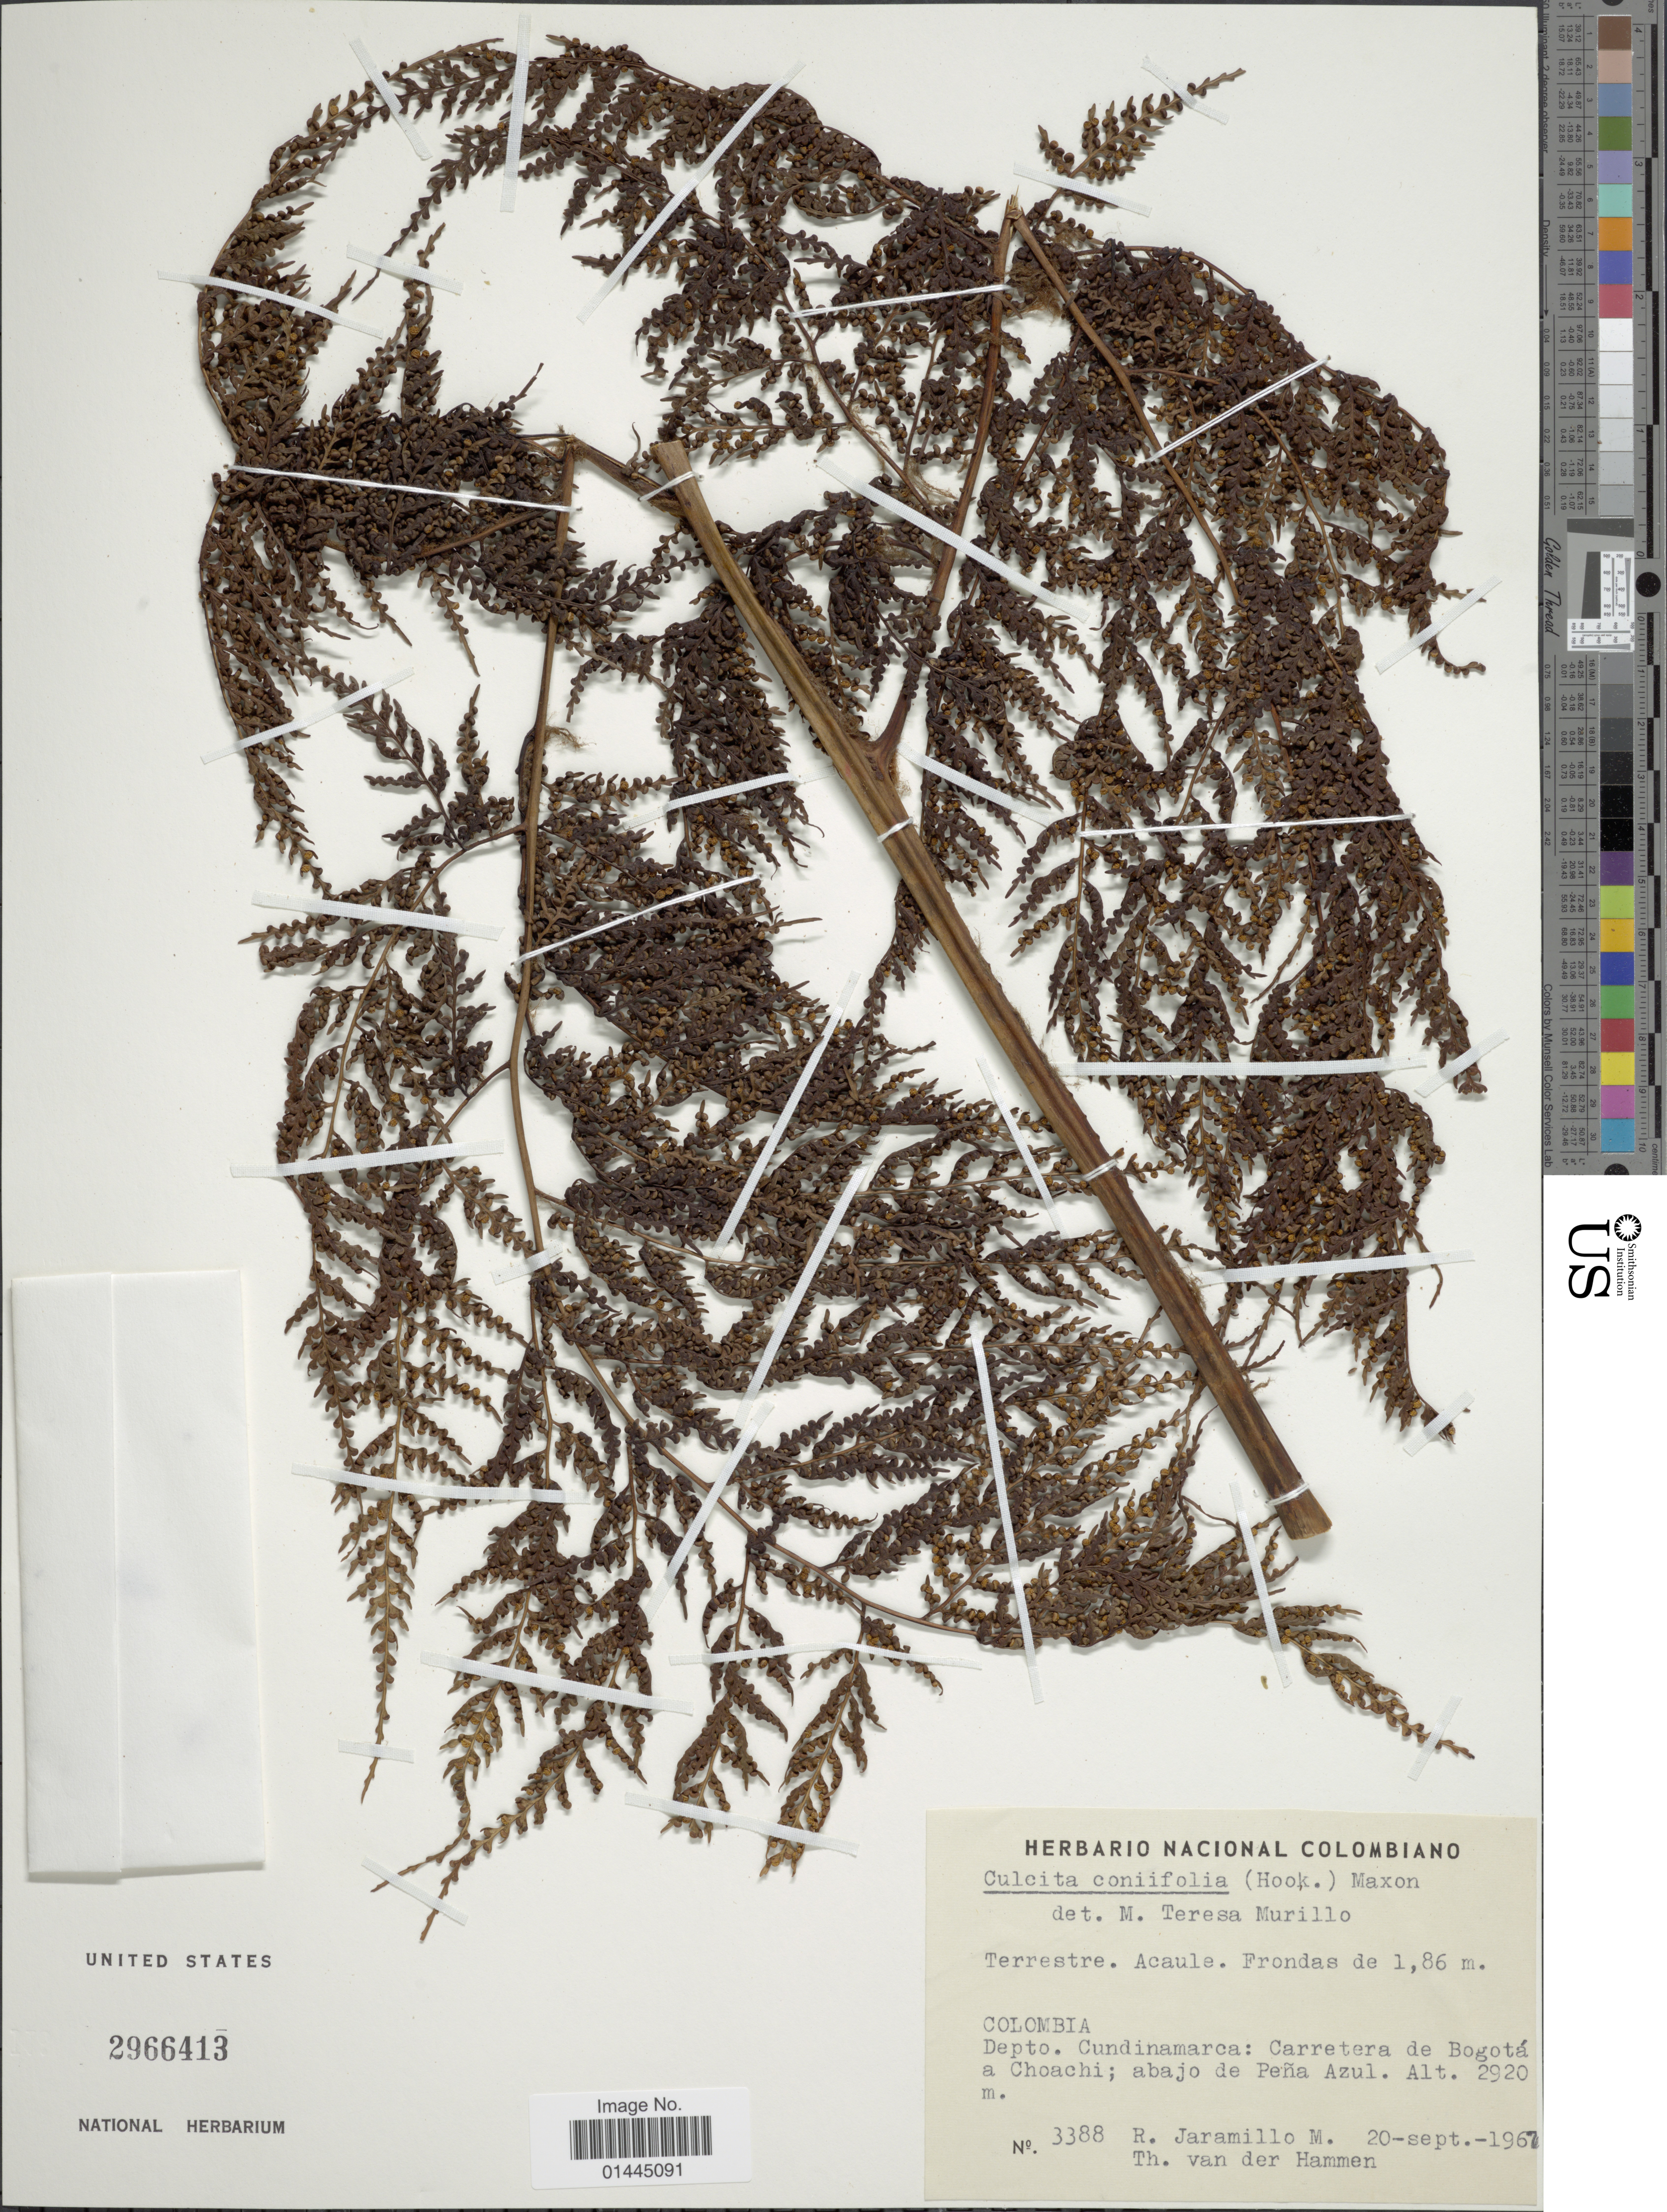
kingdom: Plantae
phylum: Tracheophyta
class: Polypodiopsida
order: Cyatheales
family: Culcitaceae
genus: Culcita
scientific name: Culcita coniifolia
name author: (Hook.) Maxon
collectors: R. Jaramillo M. & T. Hammen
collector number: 3388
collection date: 1967-09-20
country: Colombia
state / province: Cundinamarca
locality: Carretea de Bogota a Choachi; abajo de Pena Azul.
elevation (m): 2920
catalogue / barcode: US 2966413